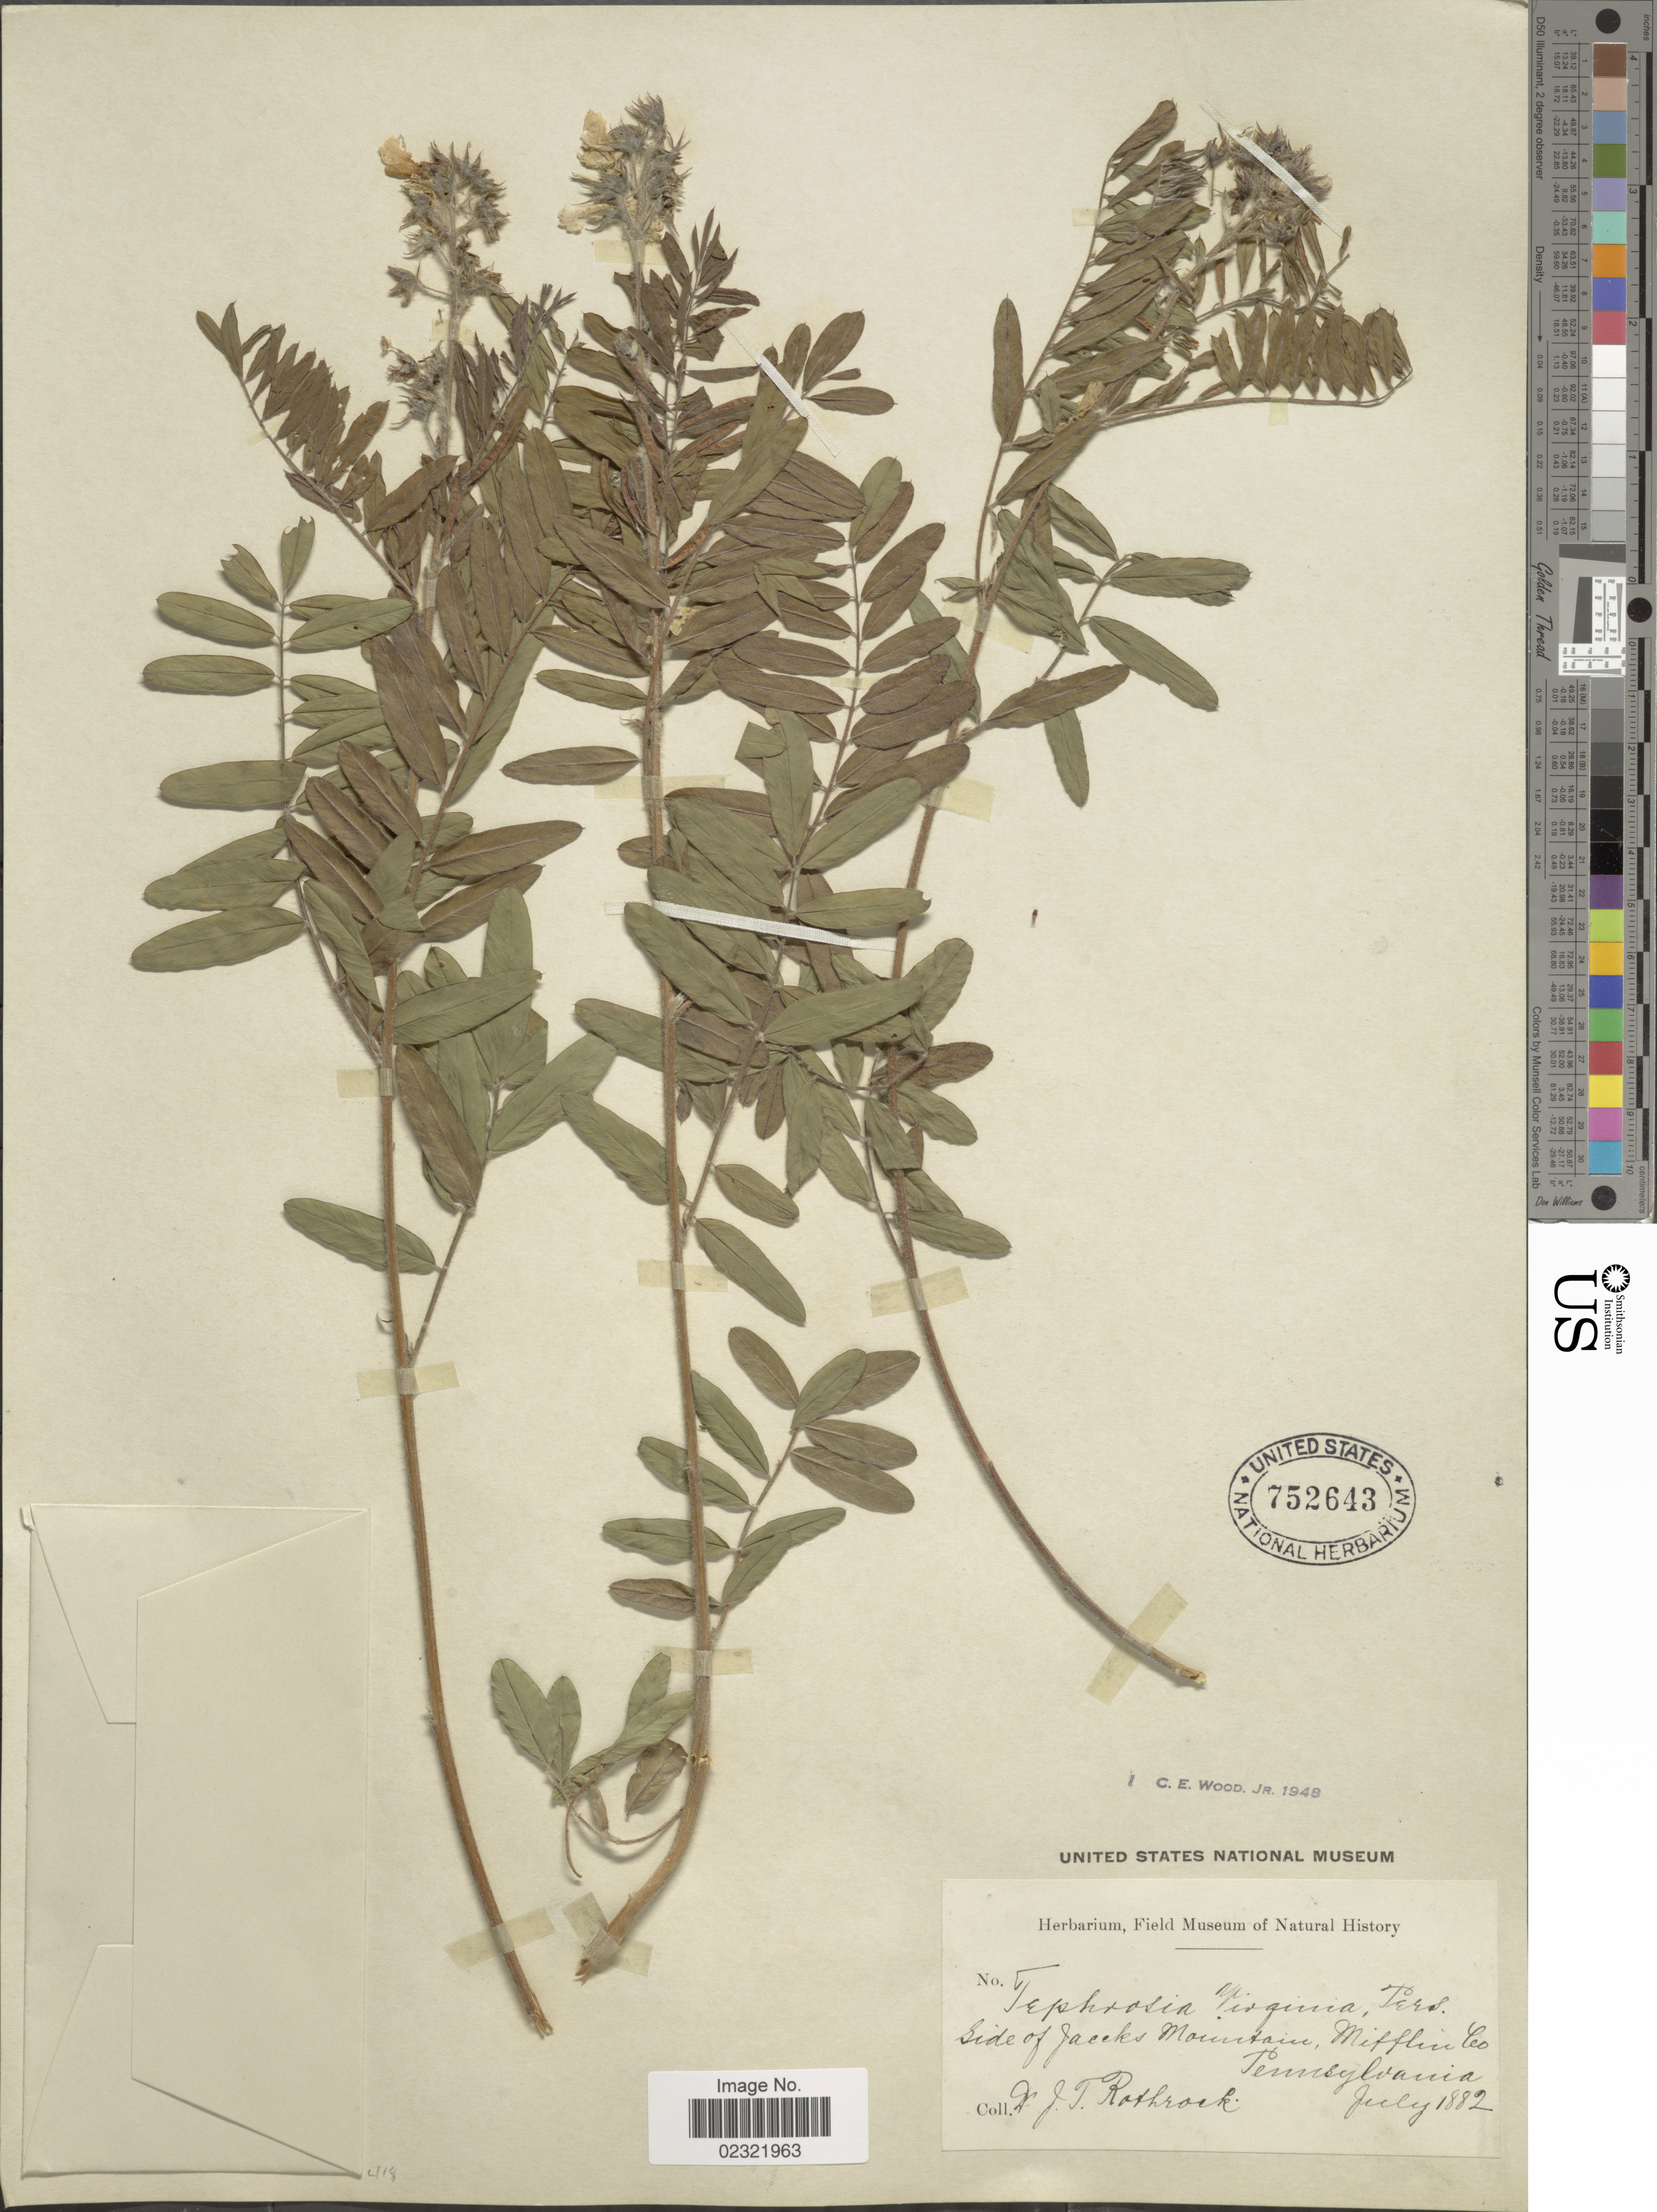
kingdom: Plantae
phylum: Tracheophyta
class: Magnoliopsida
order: Fabales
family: Fabaceae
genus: Tephrosia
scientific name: Tephrosia virginiana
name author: (L.) Pers.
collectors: D. Rothrock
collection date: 1882-07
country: United States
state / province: Pennsylvania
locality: Side of Jacks Mountaine, Mifflin Co.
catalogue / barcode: US 752643